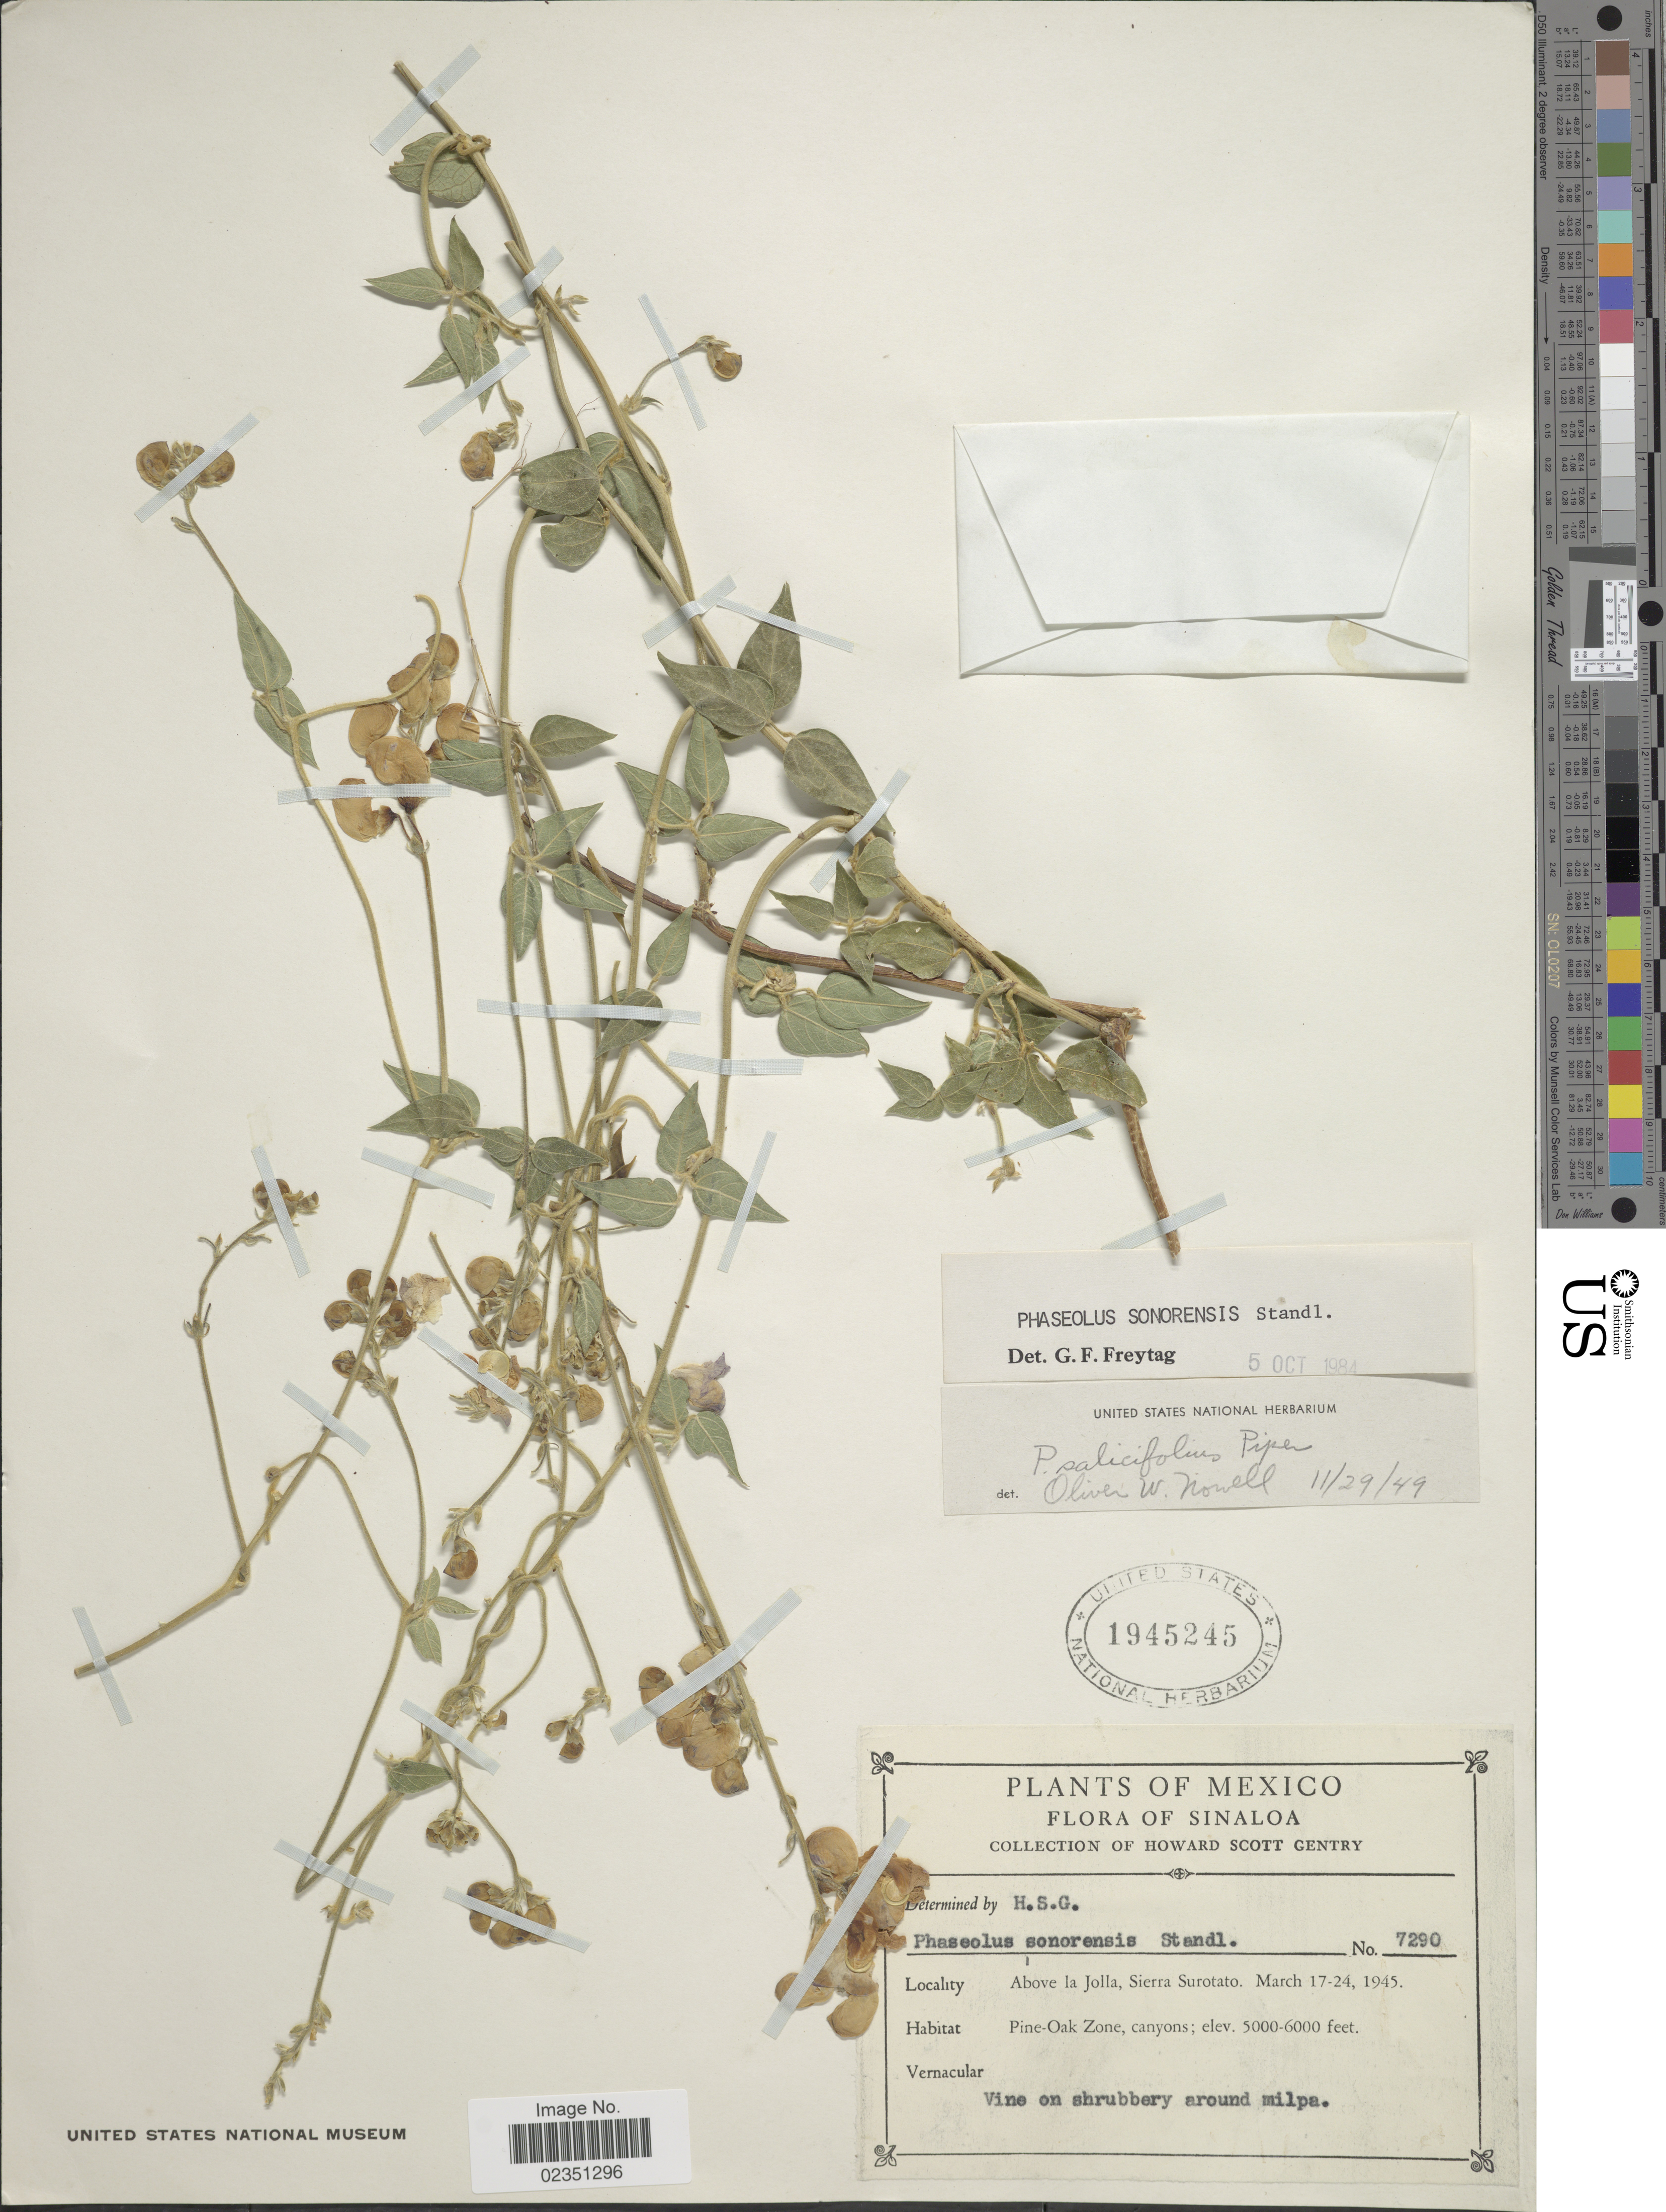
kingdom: Plantae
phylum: Tracheophyta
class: Magnoliopsida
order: Fabales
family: Fabaceae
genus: Phaseolus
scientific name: Phaseolus sonorensis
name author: Standl.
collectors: H. S. Gentry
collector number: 7290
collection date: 1945-03-17/1945-03-24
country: Mexico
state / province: Sinaloa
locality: Above la Jolla, Sierra Surotato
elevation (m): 1524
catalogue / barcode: US 1945245